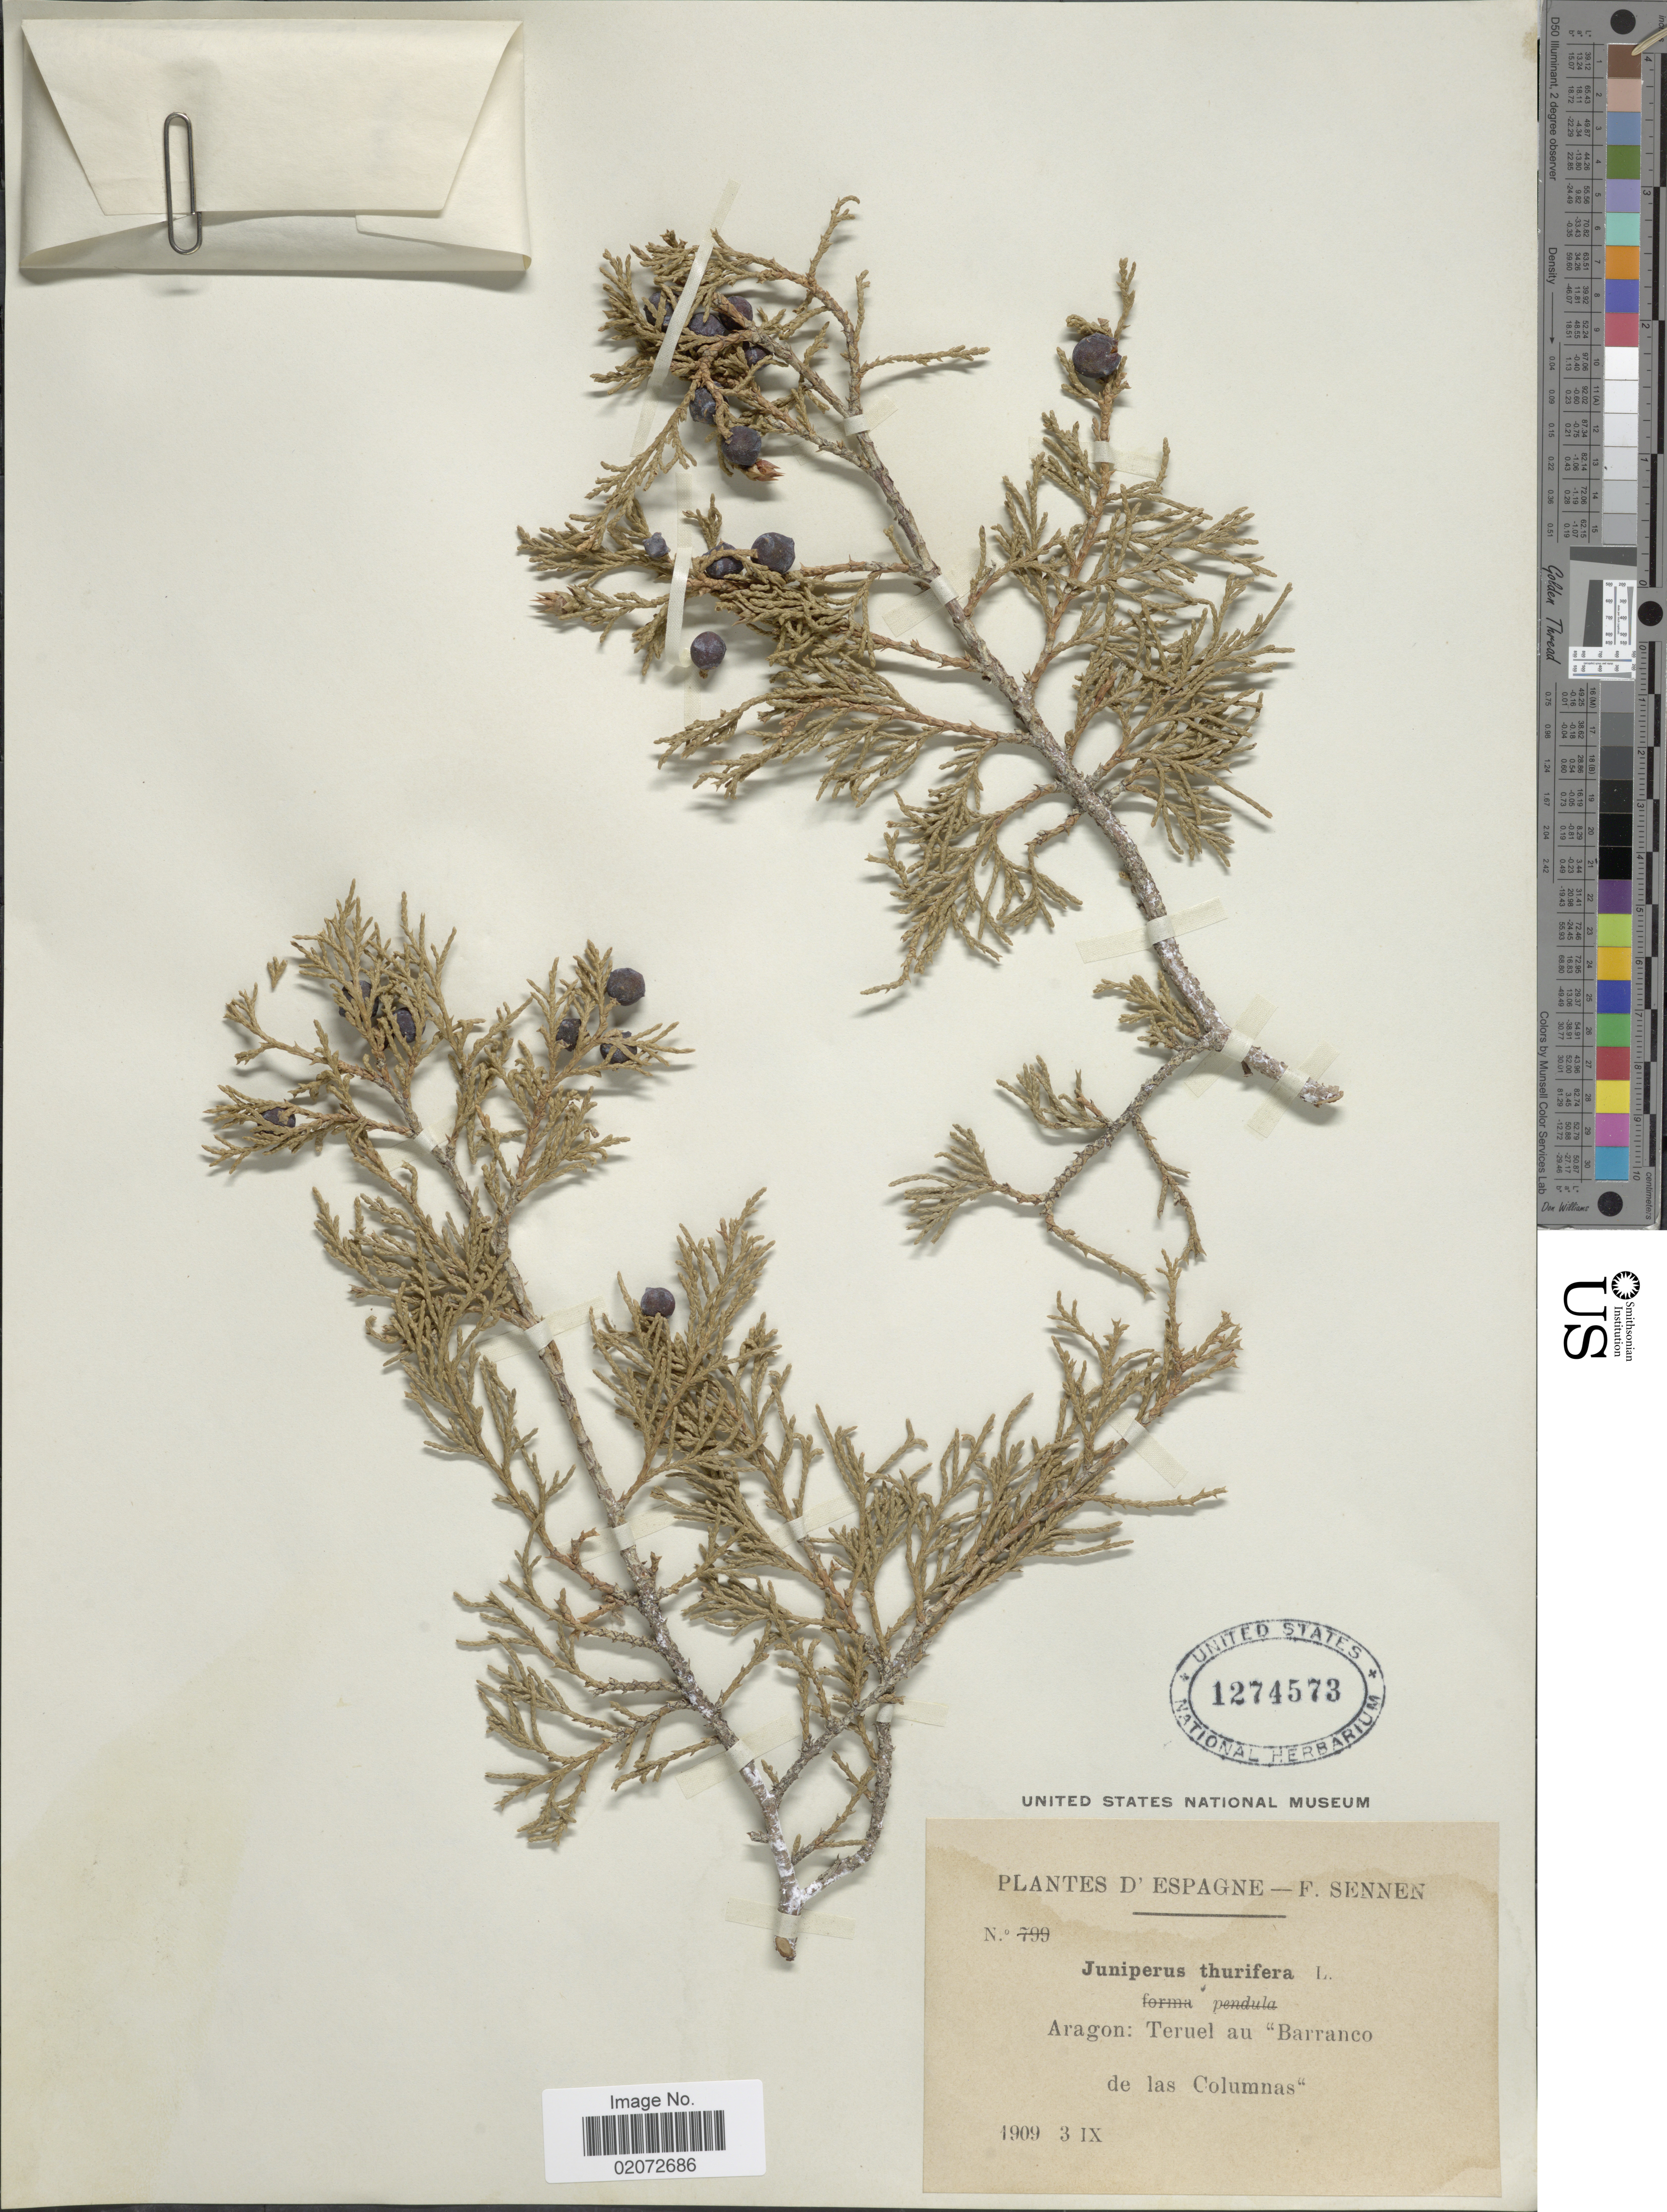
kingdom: Plantae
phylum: Tracheophyta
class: Pinopsida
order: Pinales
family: Cupressaceae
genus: Juniperus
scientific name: Juniperus thurifera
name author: L.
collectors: E. Sennen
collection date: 1909-09-03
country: Spain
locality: Aragon: Teruel au "Barranco de las Columnas"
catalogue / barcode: US 1274573